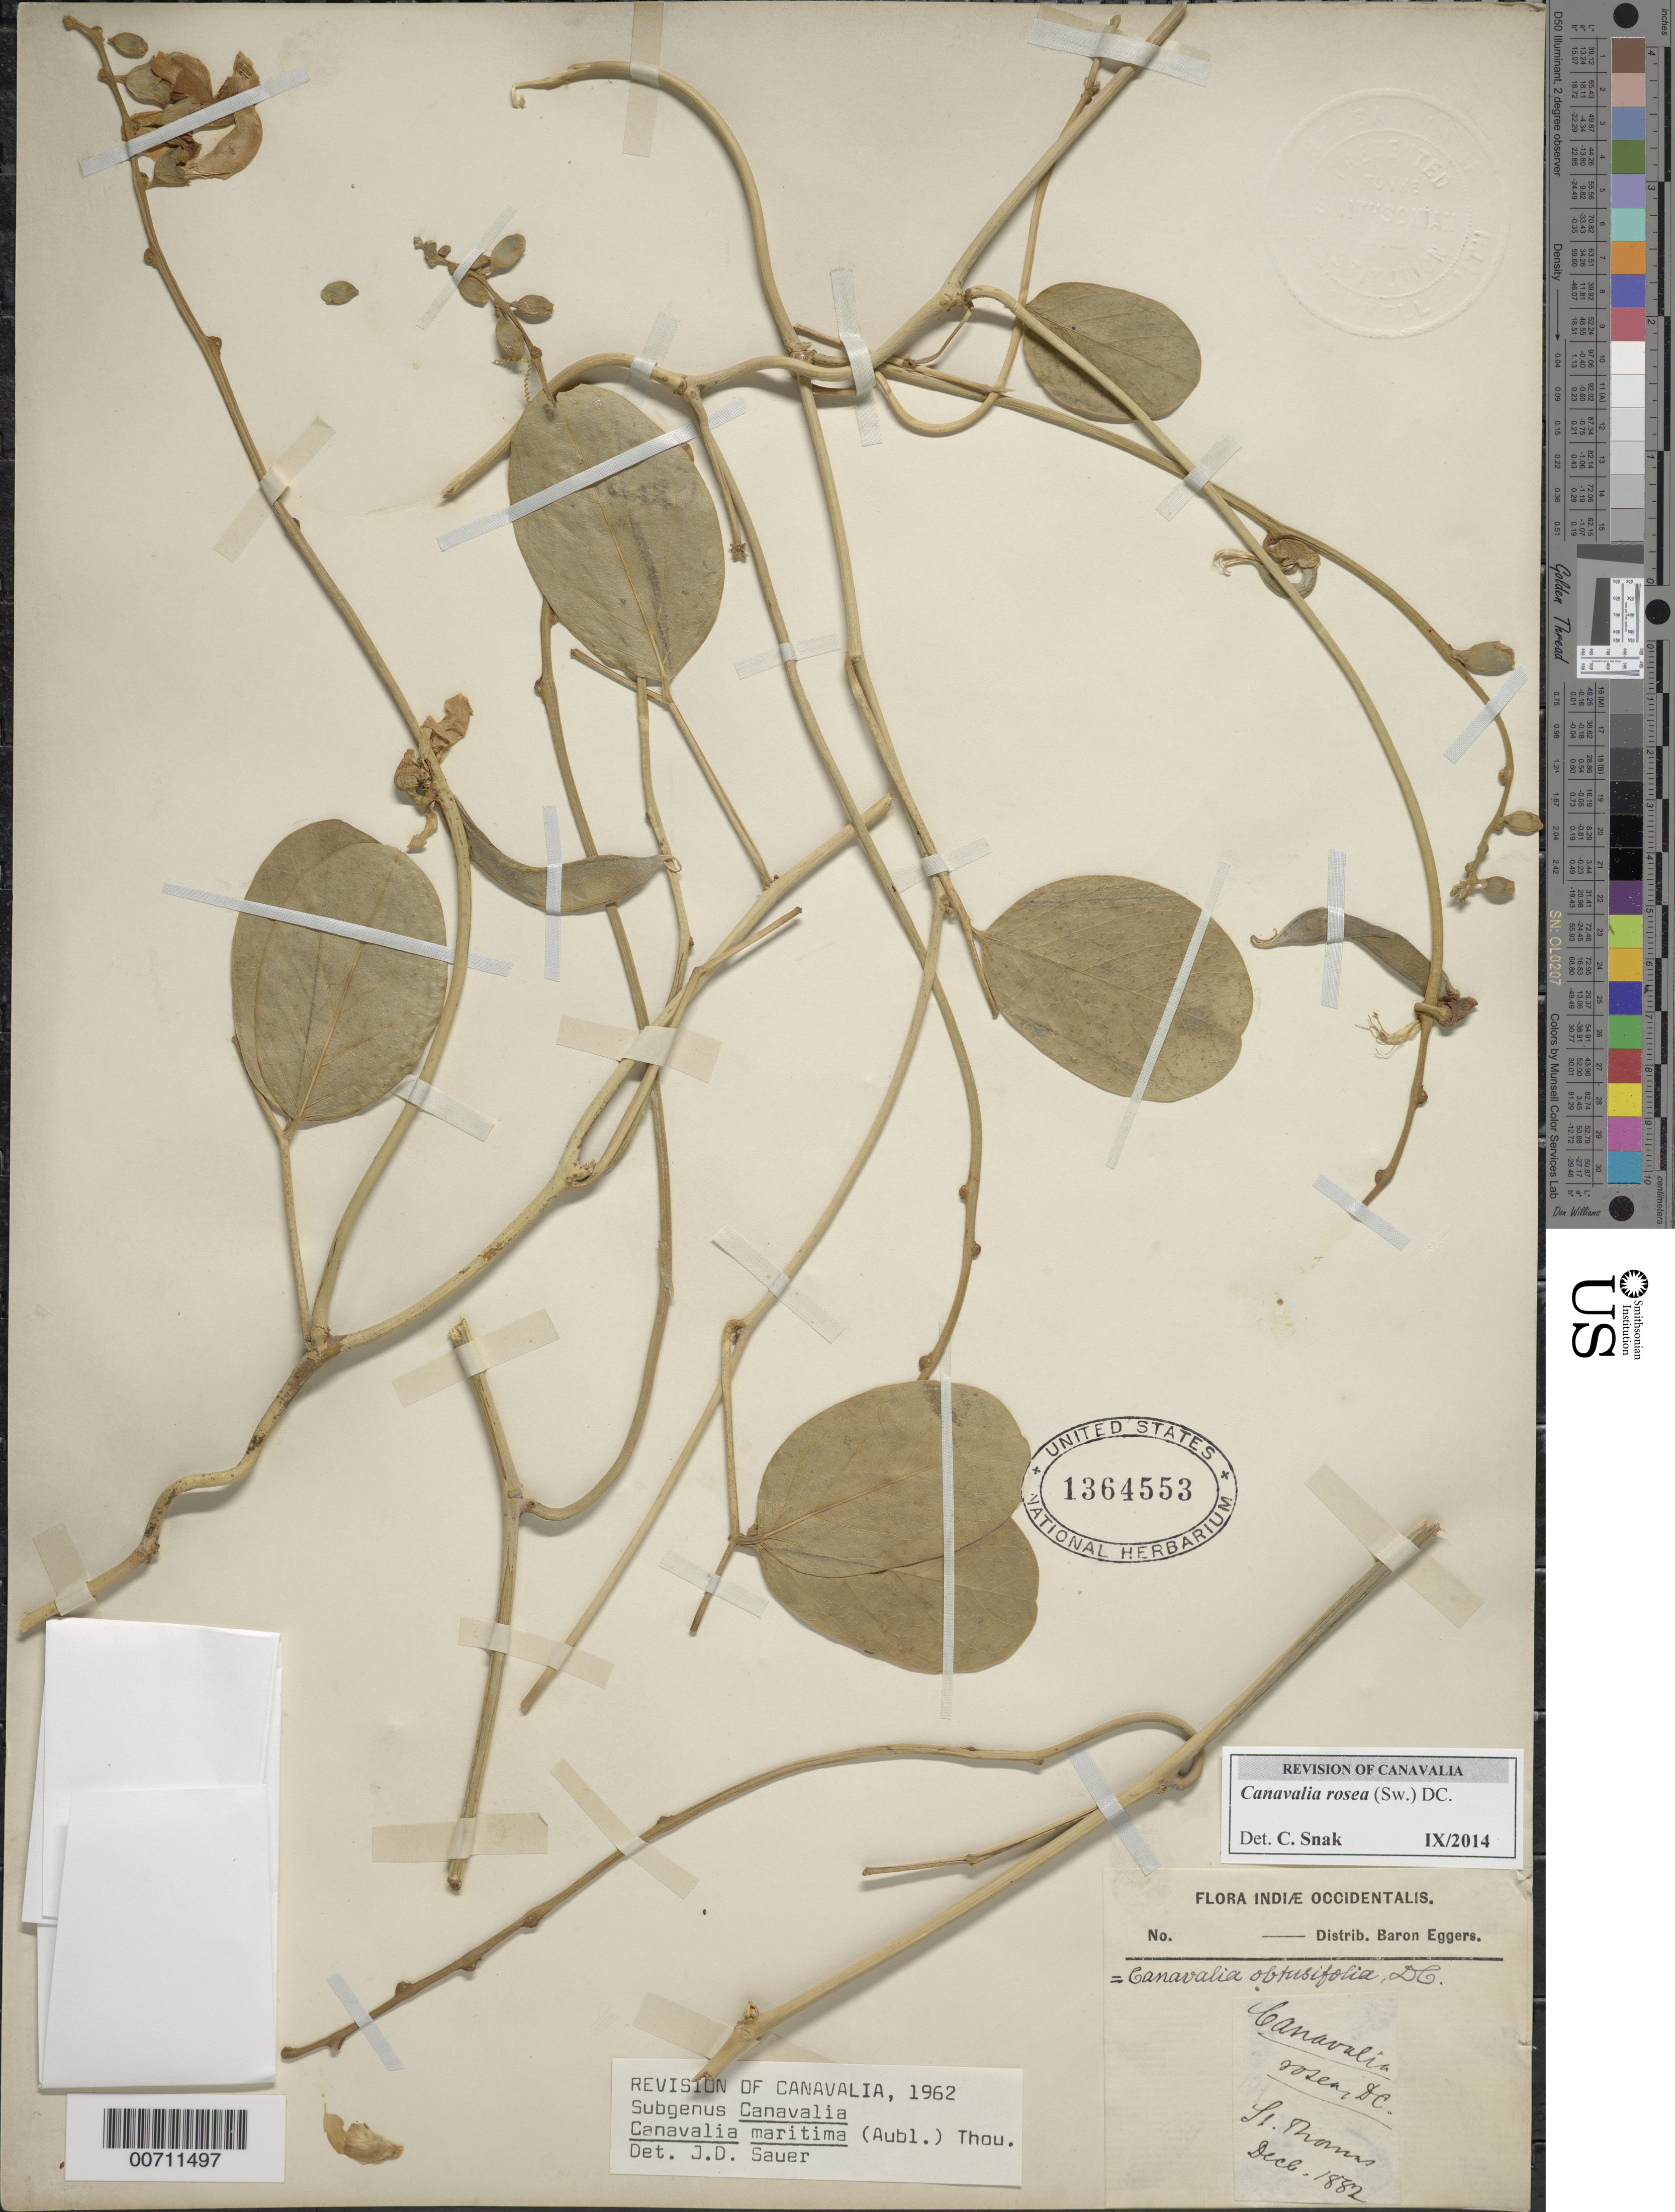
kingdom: Plantae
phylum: Tracheophyta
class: Magnoliopsida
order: Fabales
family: Fabaceae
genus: Canavalia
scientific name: Canavalia rosea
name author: (Sw.) DC.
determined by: Snak, C.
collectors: H. F. A. von Eggers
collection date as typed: Dec 1882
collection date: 1882-12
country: U.S. Virgin Islands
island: St. Thomas Island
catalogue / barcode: US 1364553